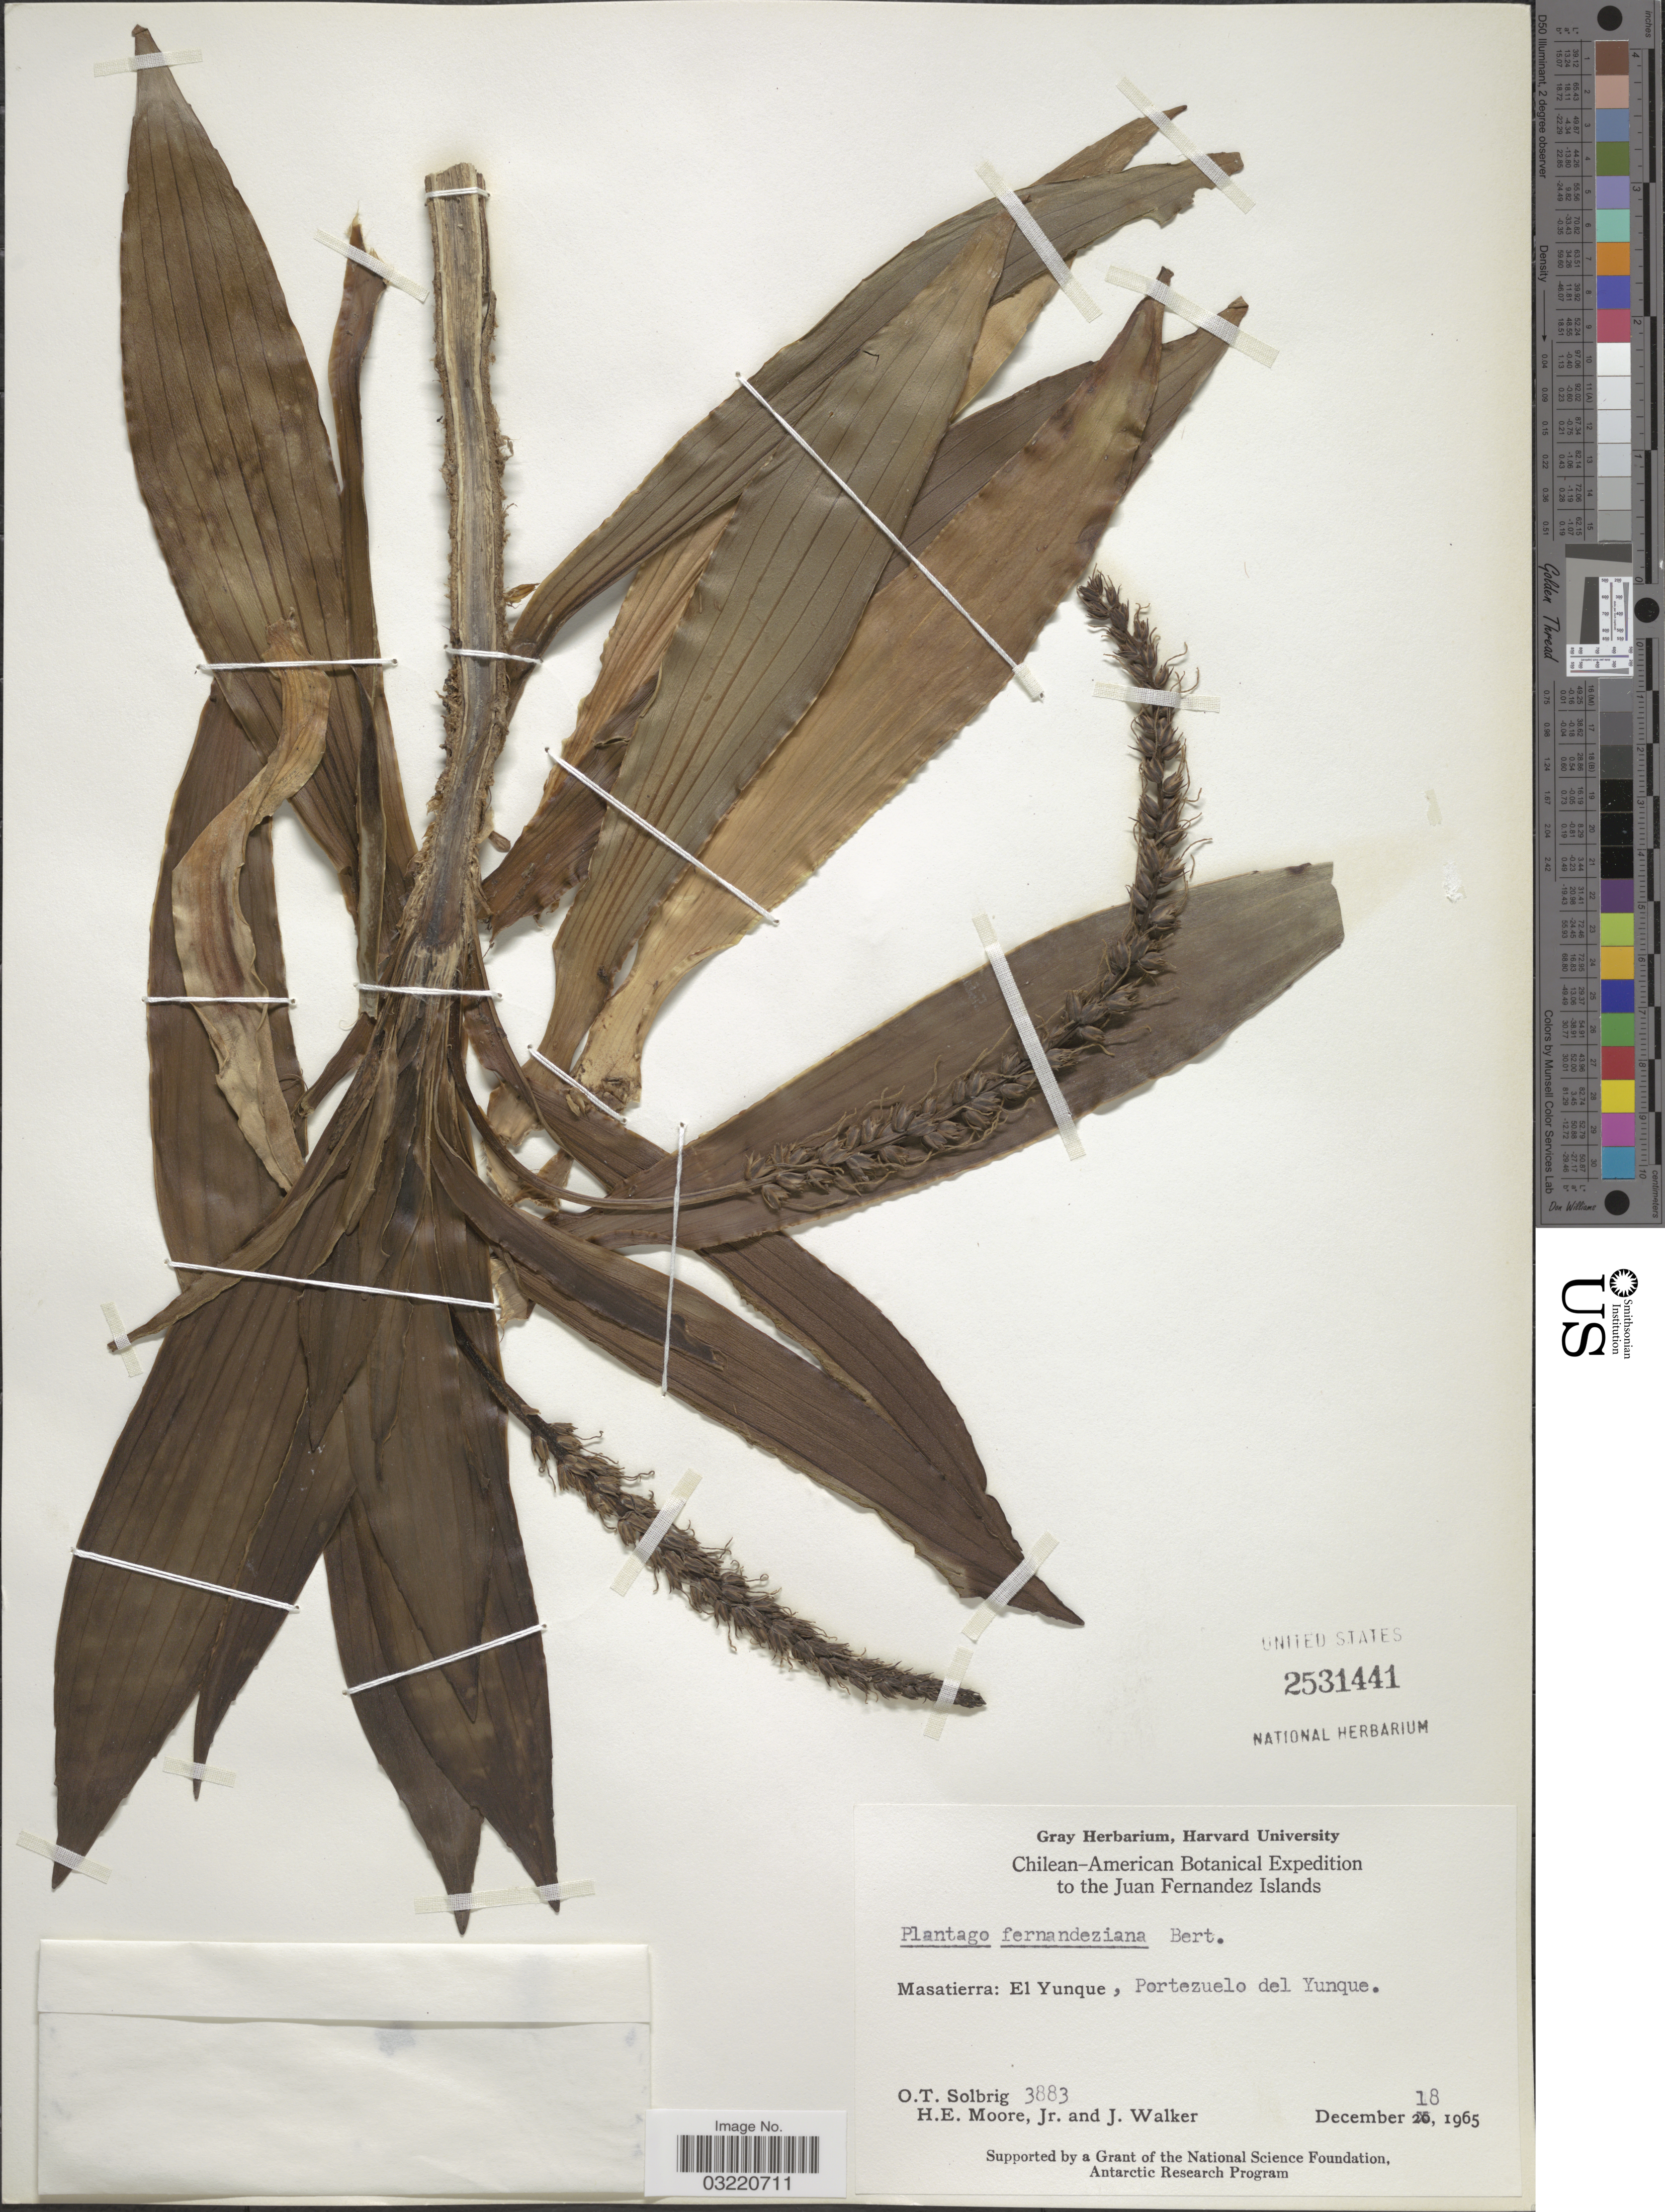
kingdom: Plantae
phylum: Tracheophyta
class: Magnoliopsida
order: Lamiales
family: Plantaginaceae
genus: Plantago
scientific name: Plantago fernandezia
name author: Bertero ex Barnéoud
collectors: O. T. Solbrig, H. Moore & J. Walker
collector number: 3883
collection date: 1965-12-18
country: Chile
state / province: Valparaíso (V)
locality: The Juan Fernandez Islands. Masatierra: El Yunque, Portezuelo del Yunque.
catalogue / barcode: US 2531441